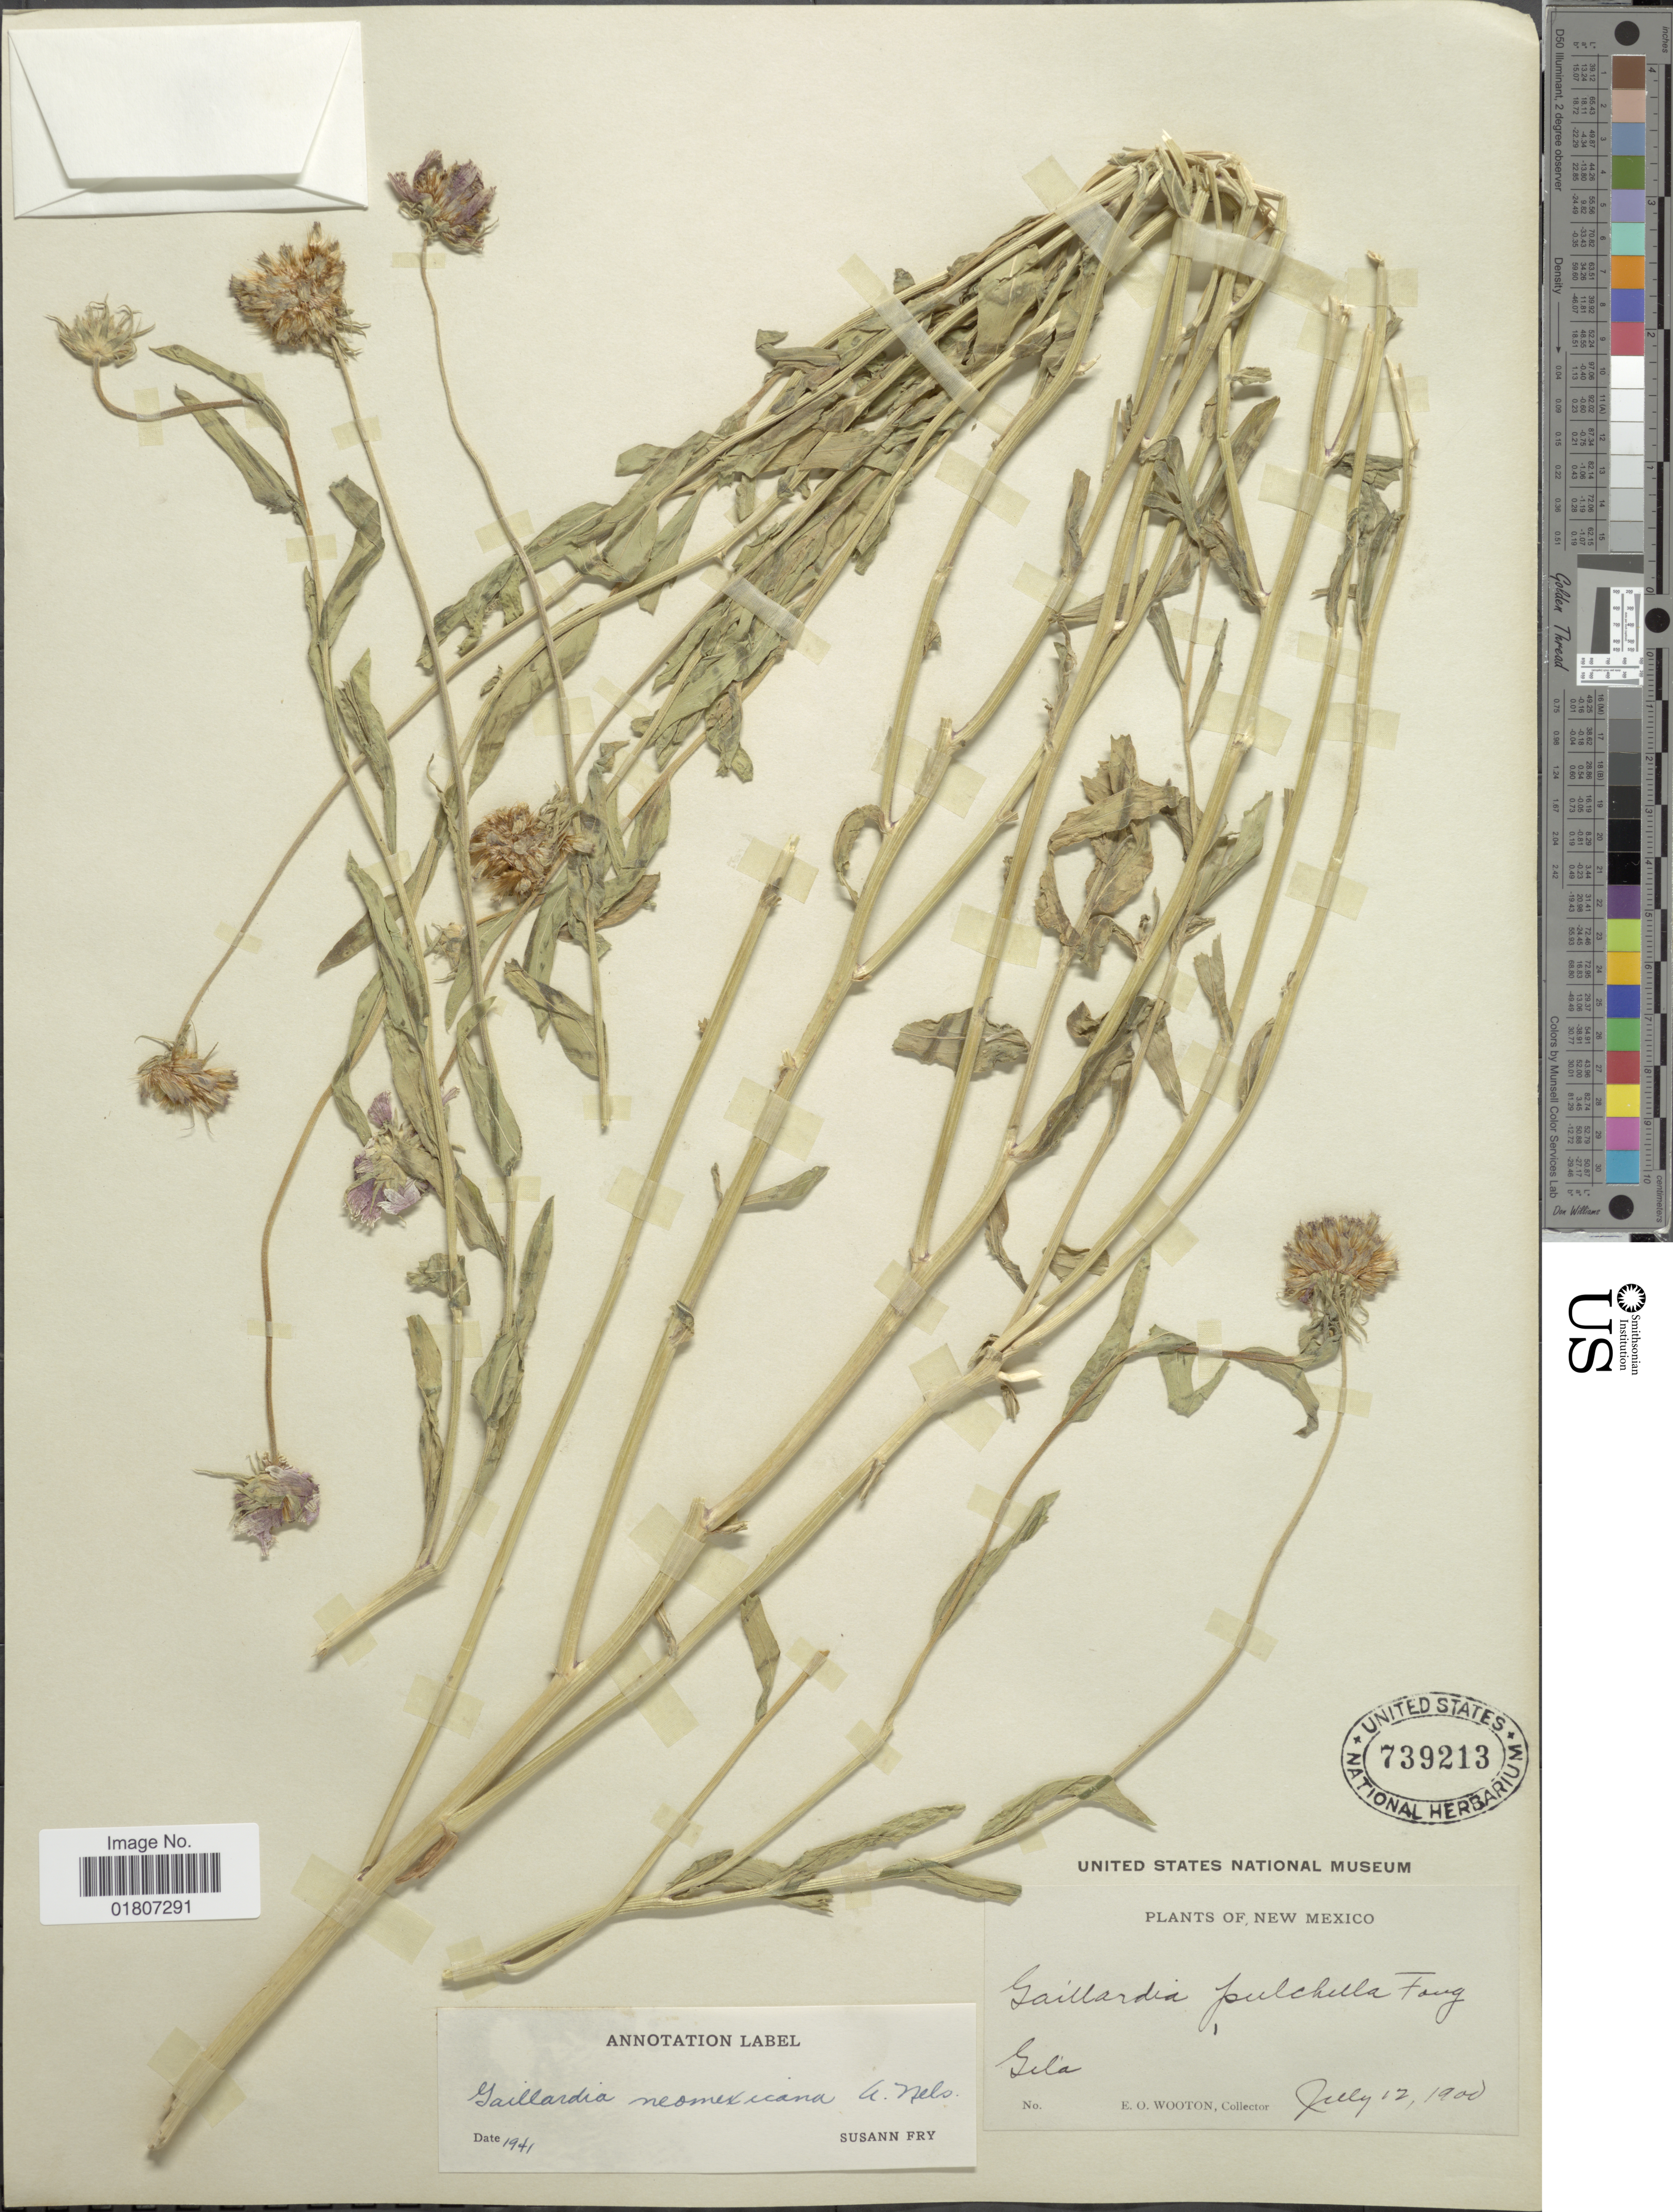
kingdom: Plantae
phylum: Tracheophyta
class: Magnoliopsida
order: Asterales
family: Asteraceae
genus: Gaillardia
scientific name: Gaillardia neomexicana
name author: A. Nelson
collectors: E. O. Wooton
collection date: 1900-07-12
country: United States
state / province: New Mexico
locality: Gila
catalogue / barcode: US 739213